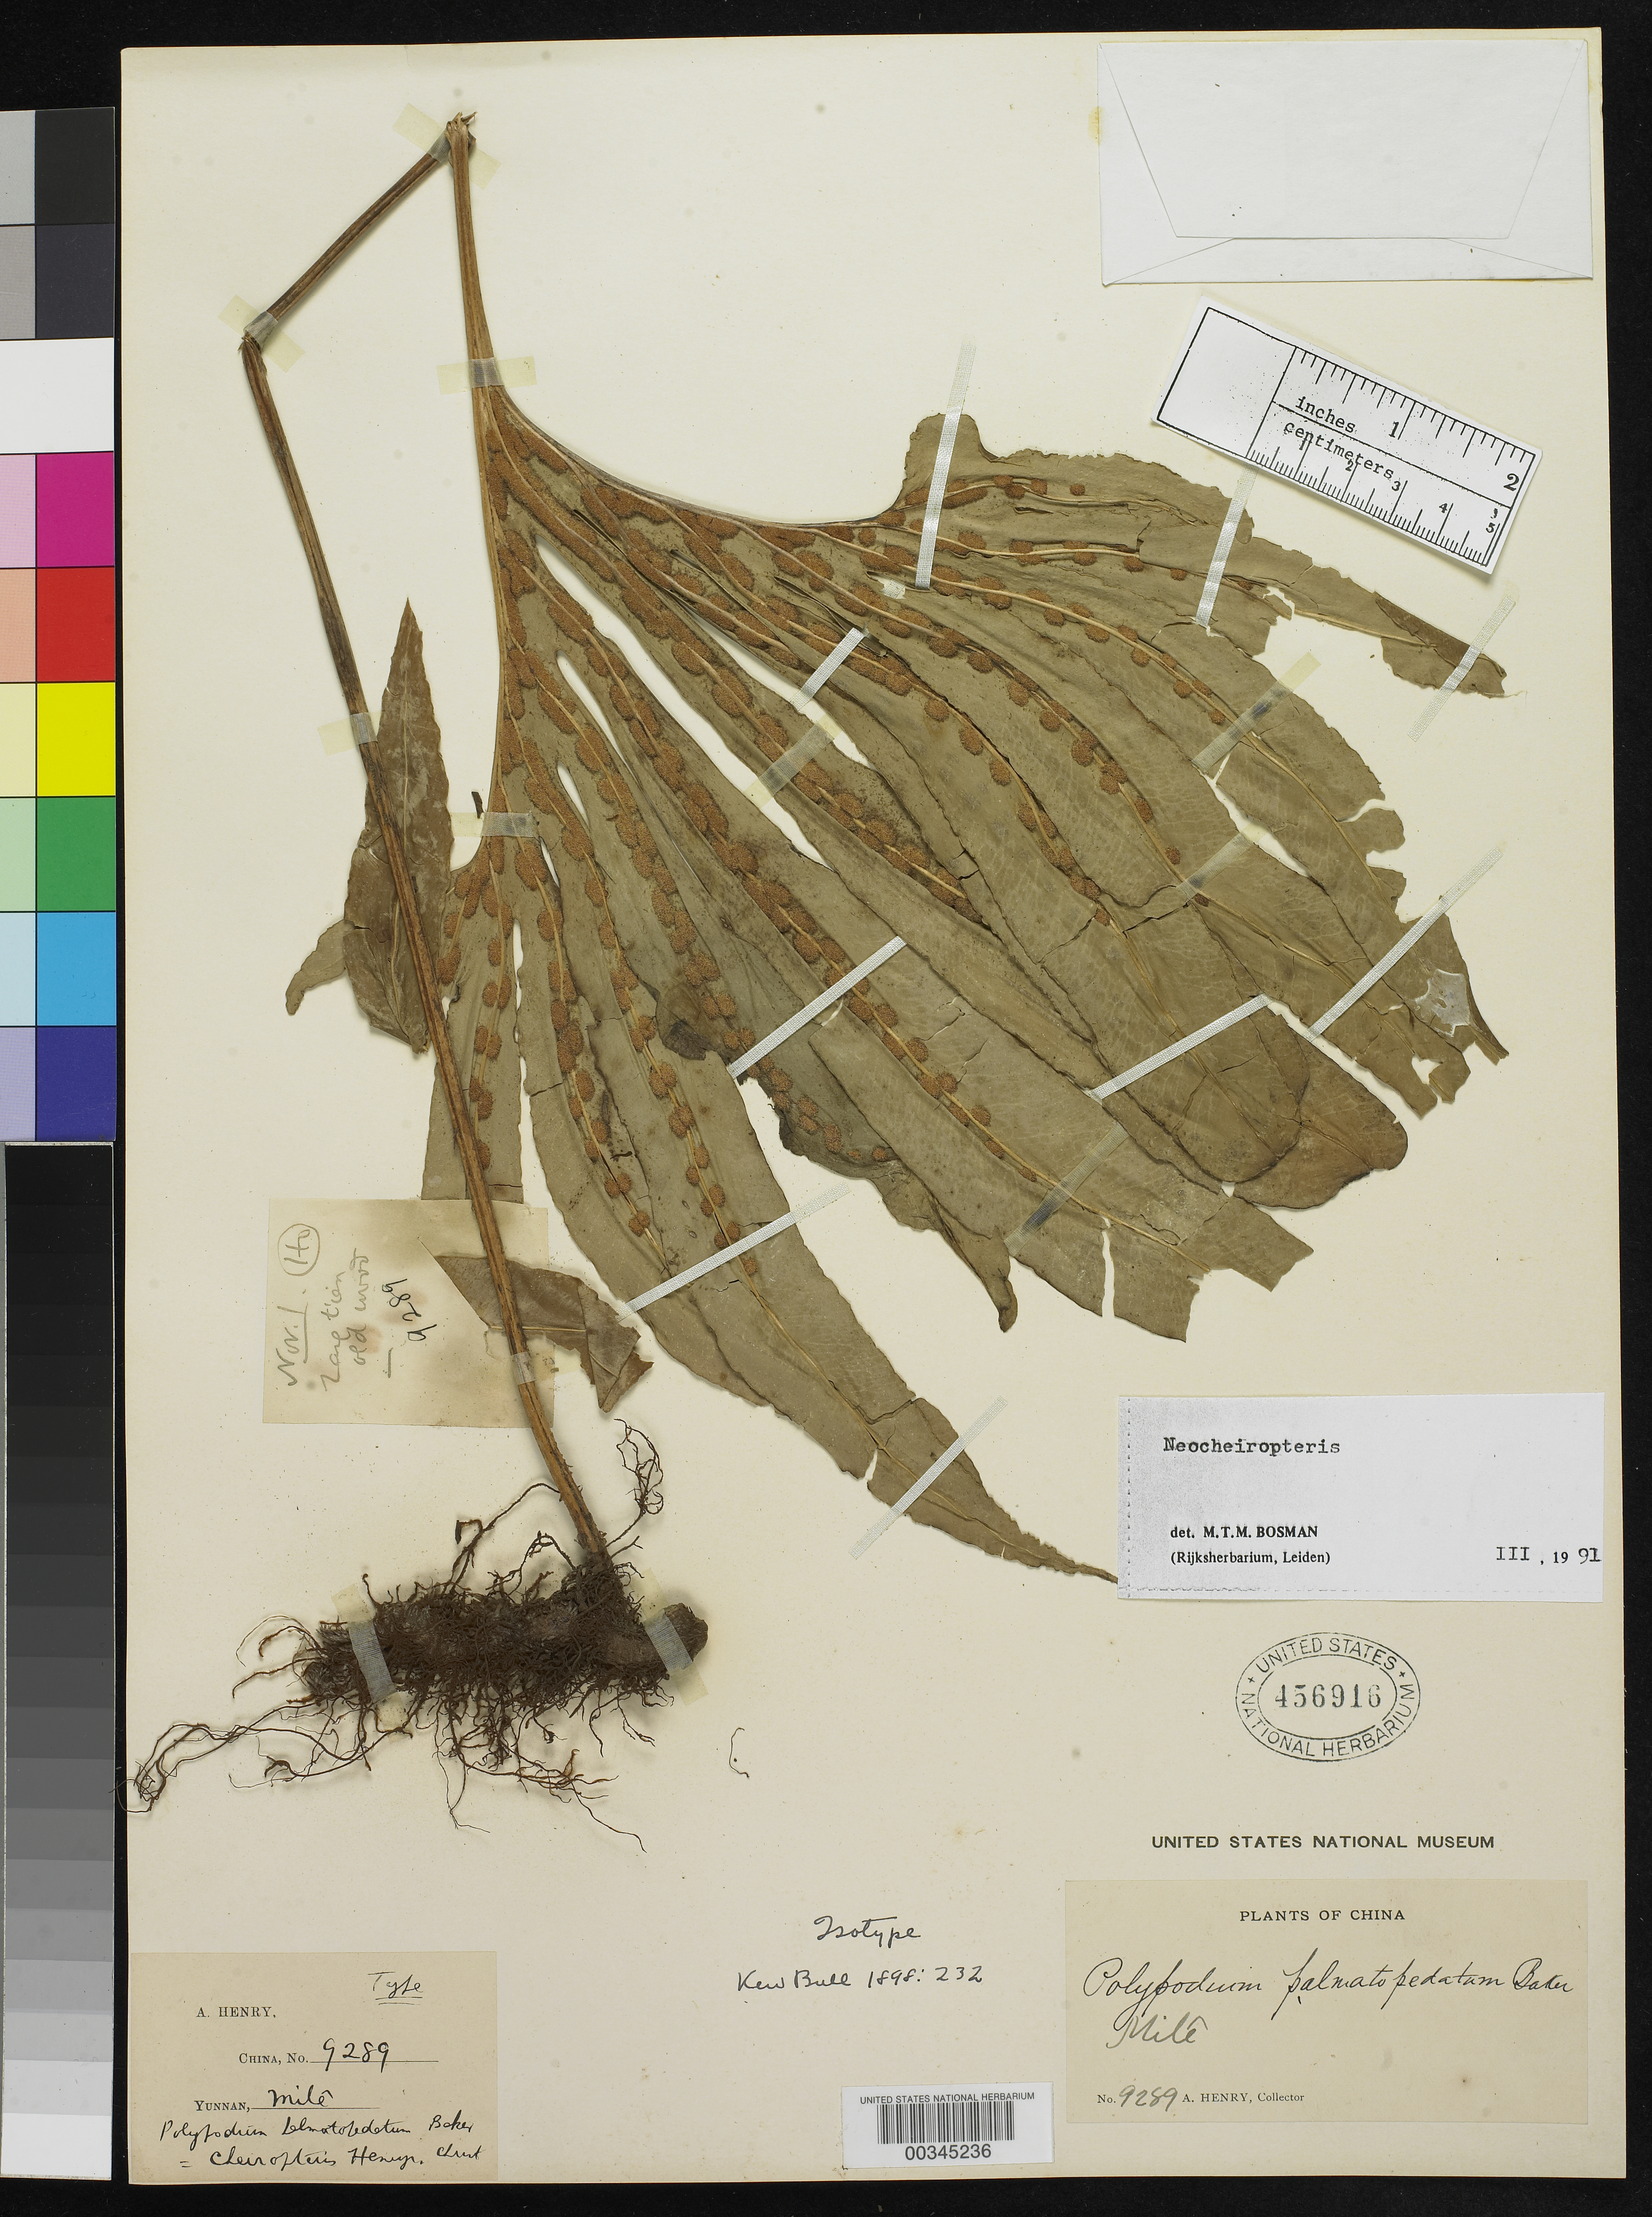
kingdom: Plantae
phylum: Tracheophyta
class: Polypodiopsida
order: Polypodiales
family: Polypodiaceae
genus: Polypodium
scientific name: Polypodium palmatopedatum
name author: Baker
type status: Isotype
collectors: A. Henry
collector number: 9289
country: China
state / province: Yunnan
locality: Mile.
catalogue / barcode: US 456916